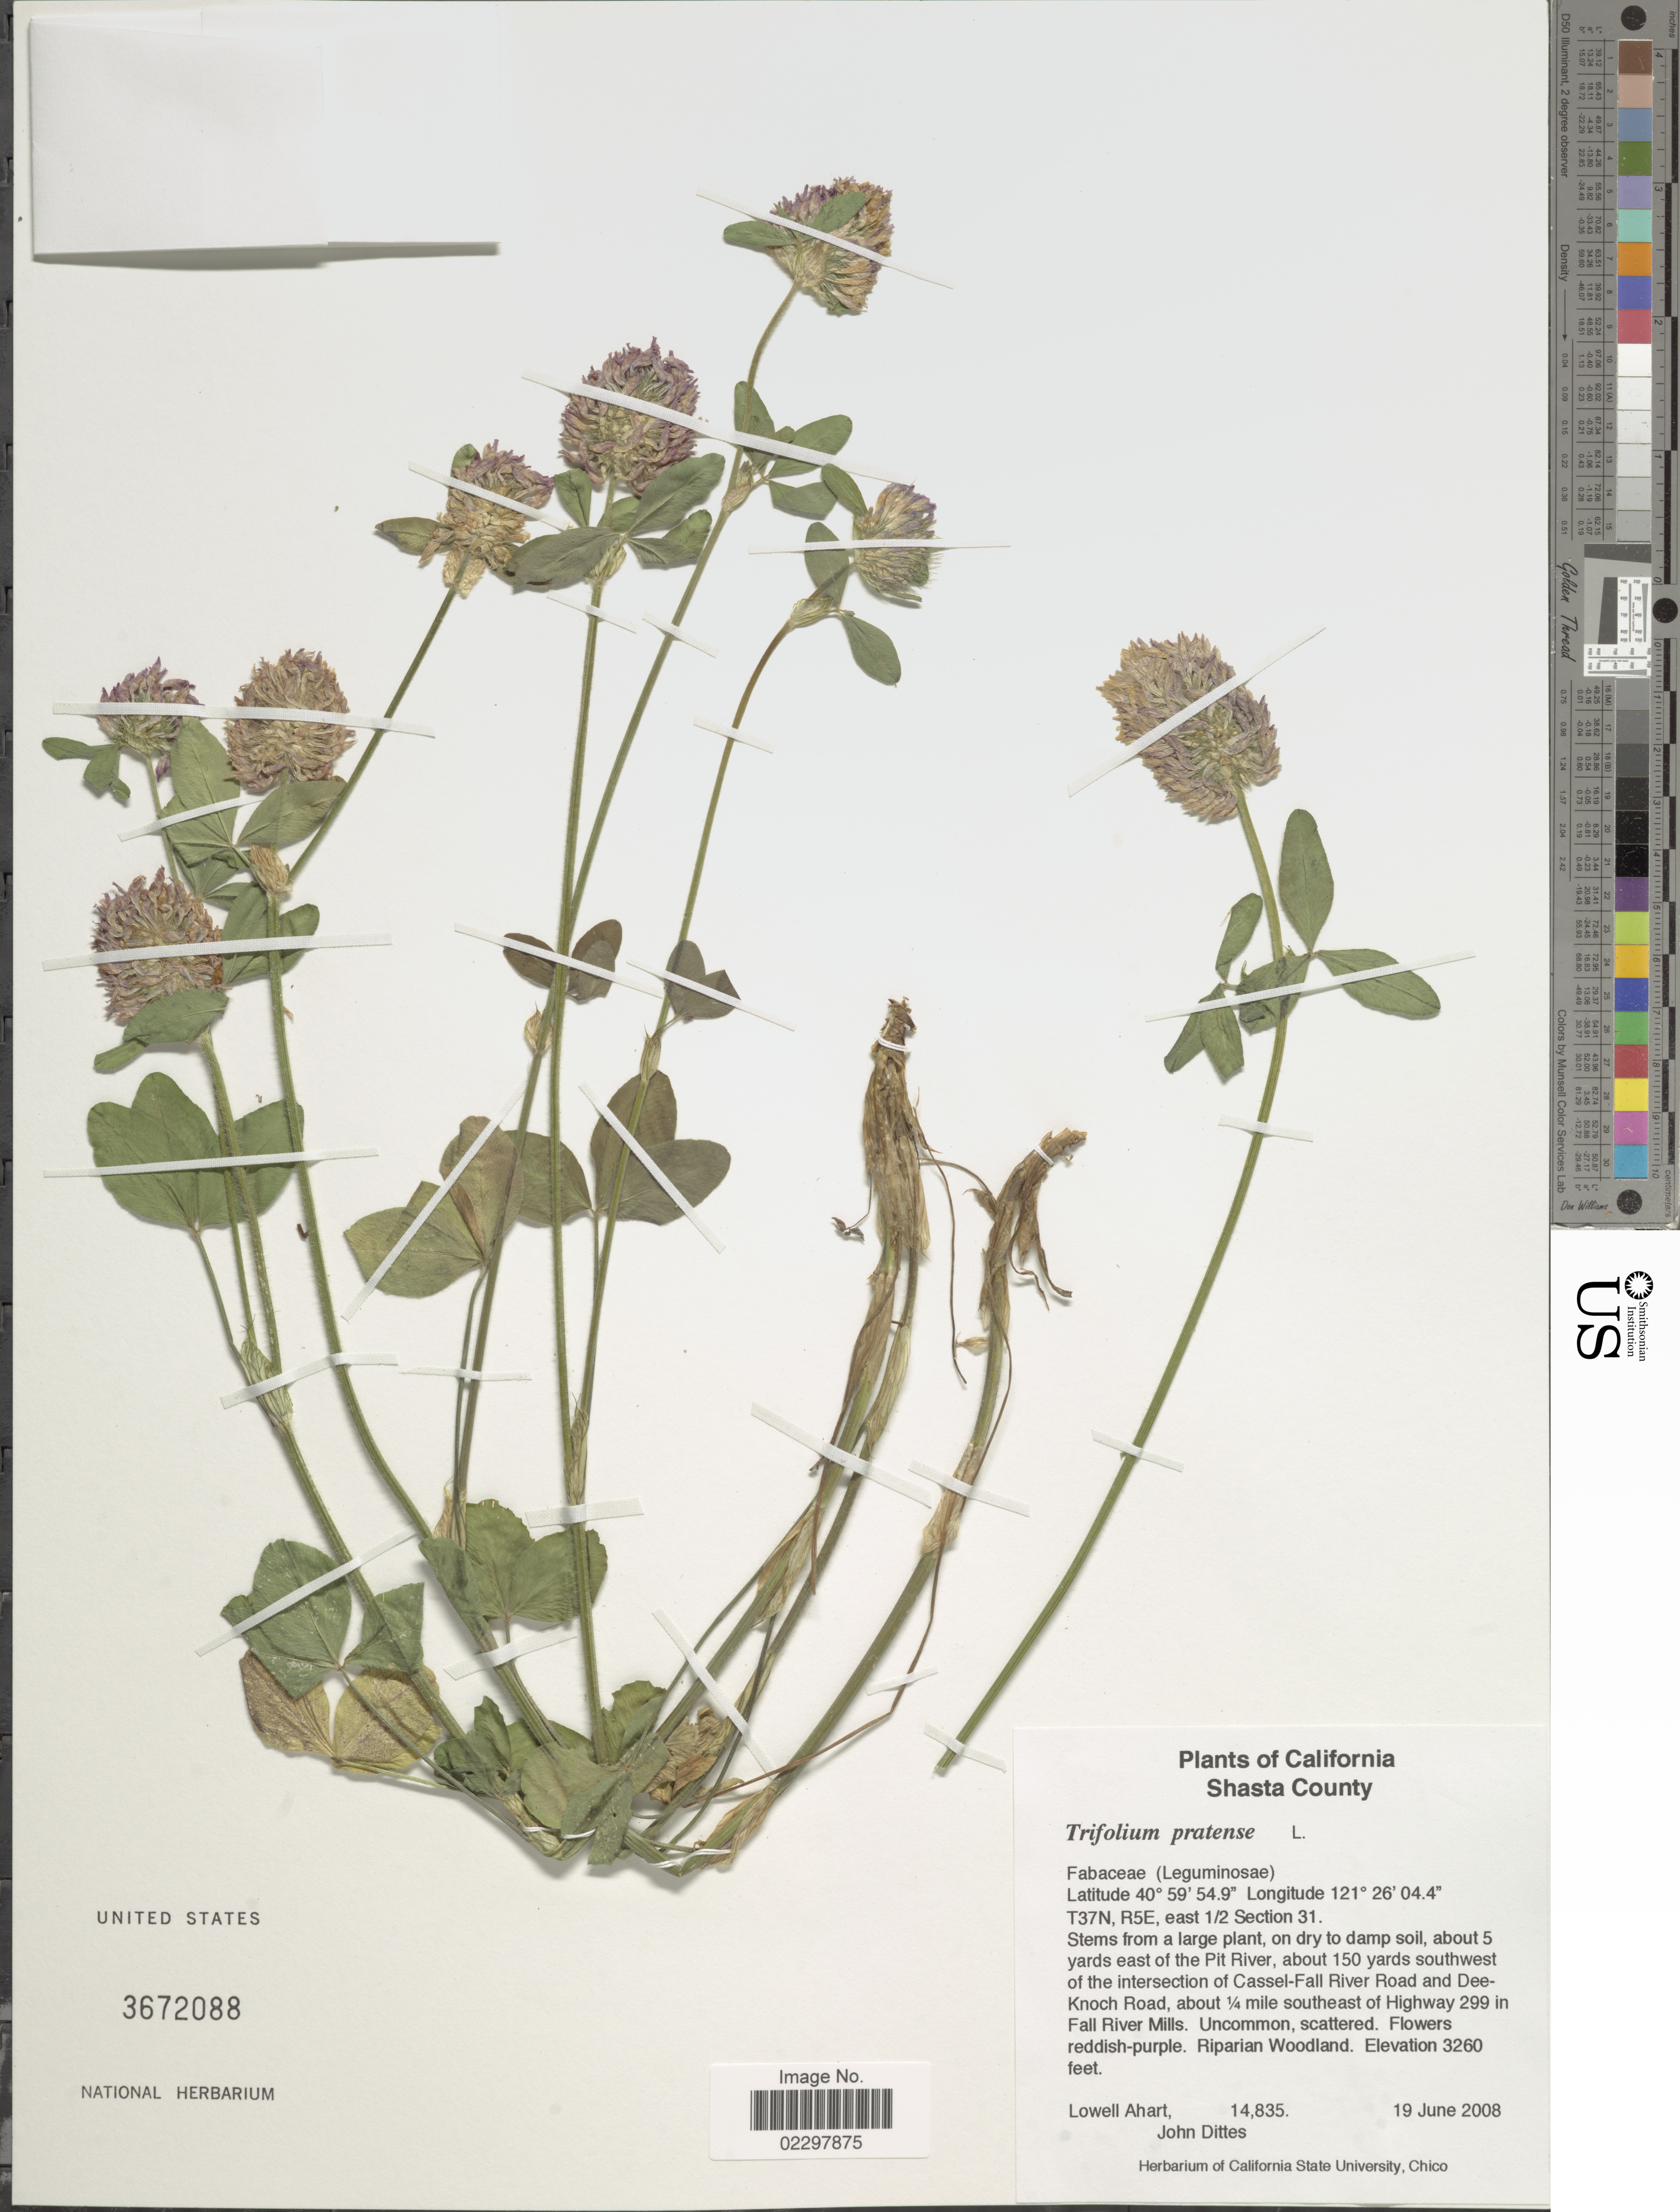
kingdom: Plantae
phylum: Tracheophyta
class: Magnoliopsida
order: Fabales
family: Fabaceae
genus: Trifolium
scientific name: Trifolium pratense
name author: L.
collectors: L. Ahart & J. Dittes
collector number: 14835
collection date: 2008-06-19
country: United States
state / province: California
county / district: Shasta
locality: Shasta County, T37N, R5E, east 1/2 Section 31, about 5 yards east of the Pit River, about 150 yards southwest of the intersection of Cassel-Fall River Road and Dee-Knoch Road, about 1/4 mile southeast of Highway 299 in Fall River Mills.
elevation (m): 994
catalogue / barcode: US 3672088